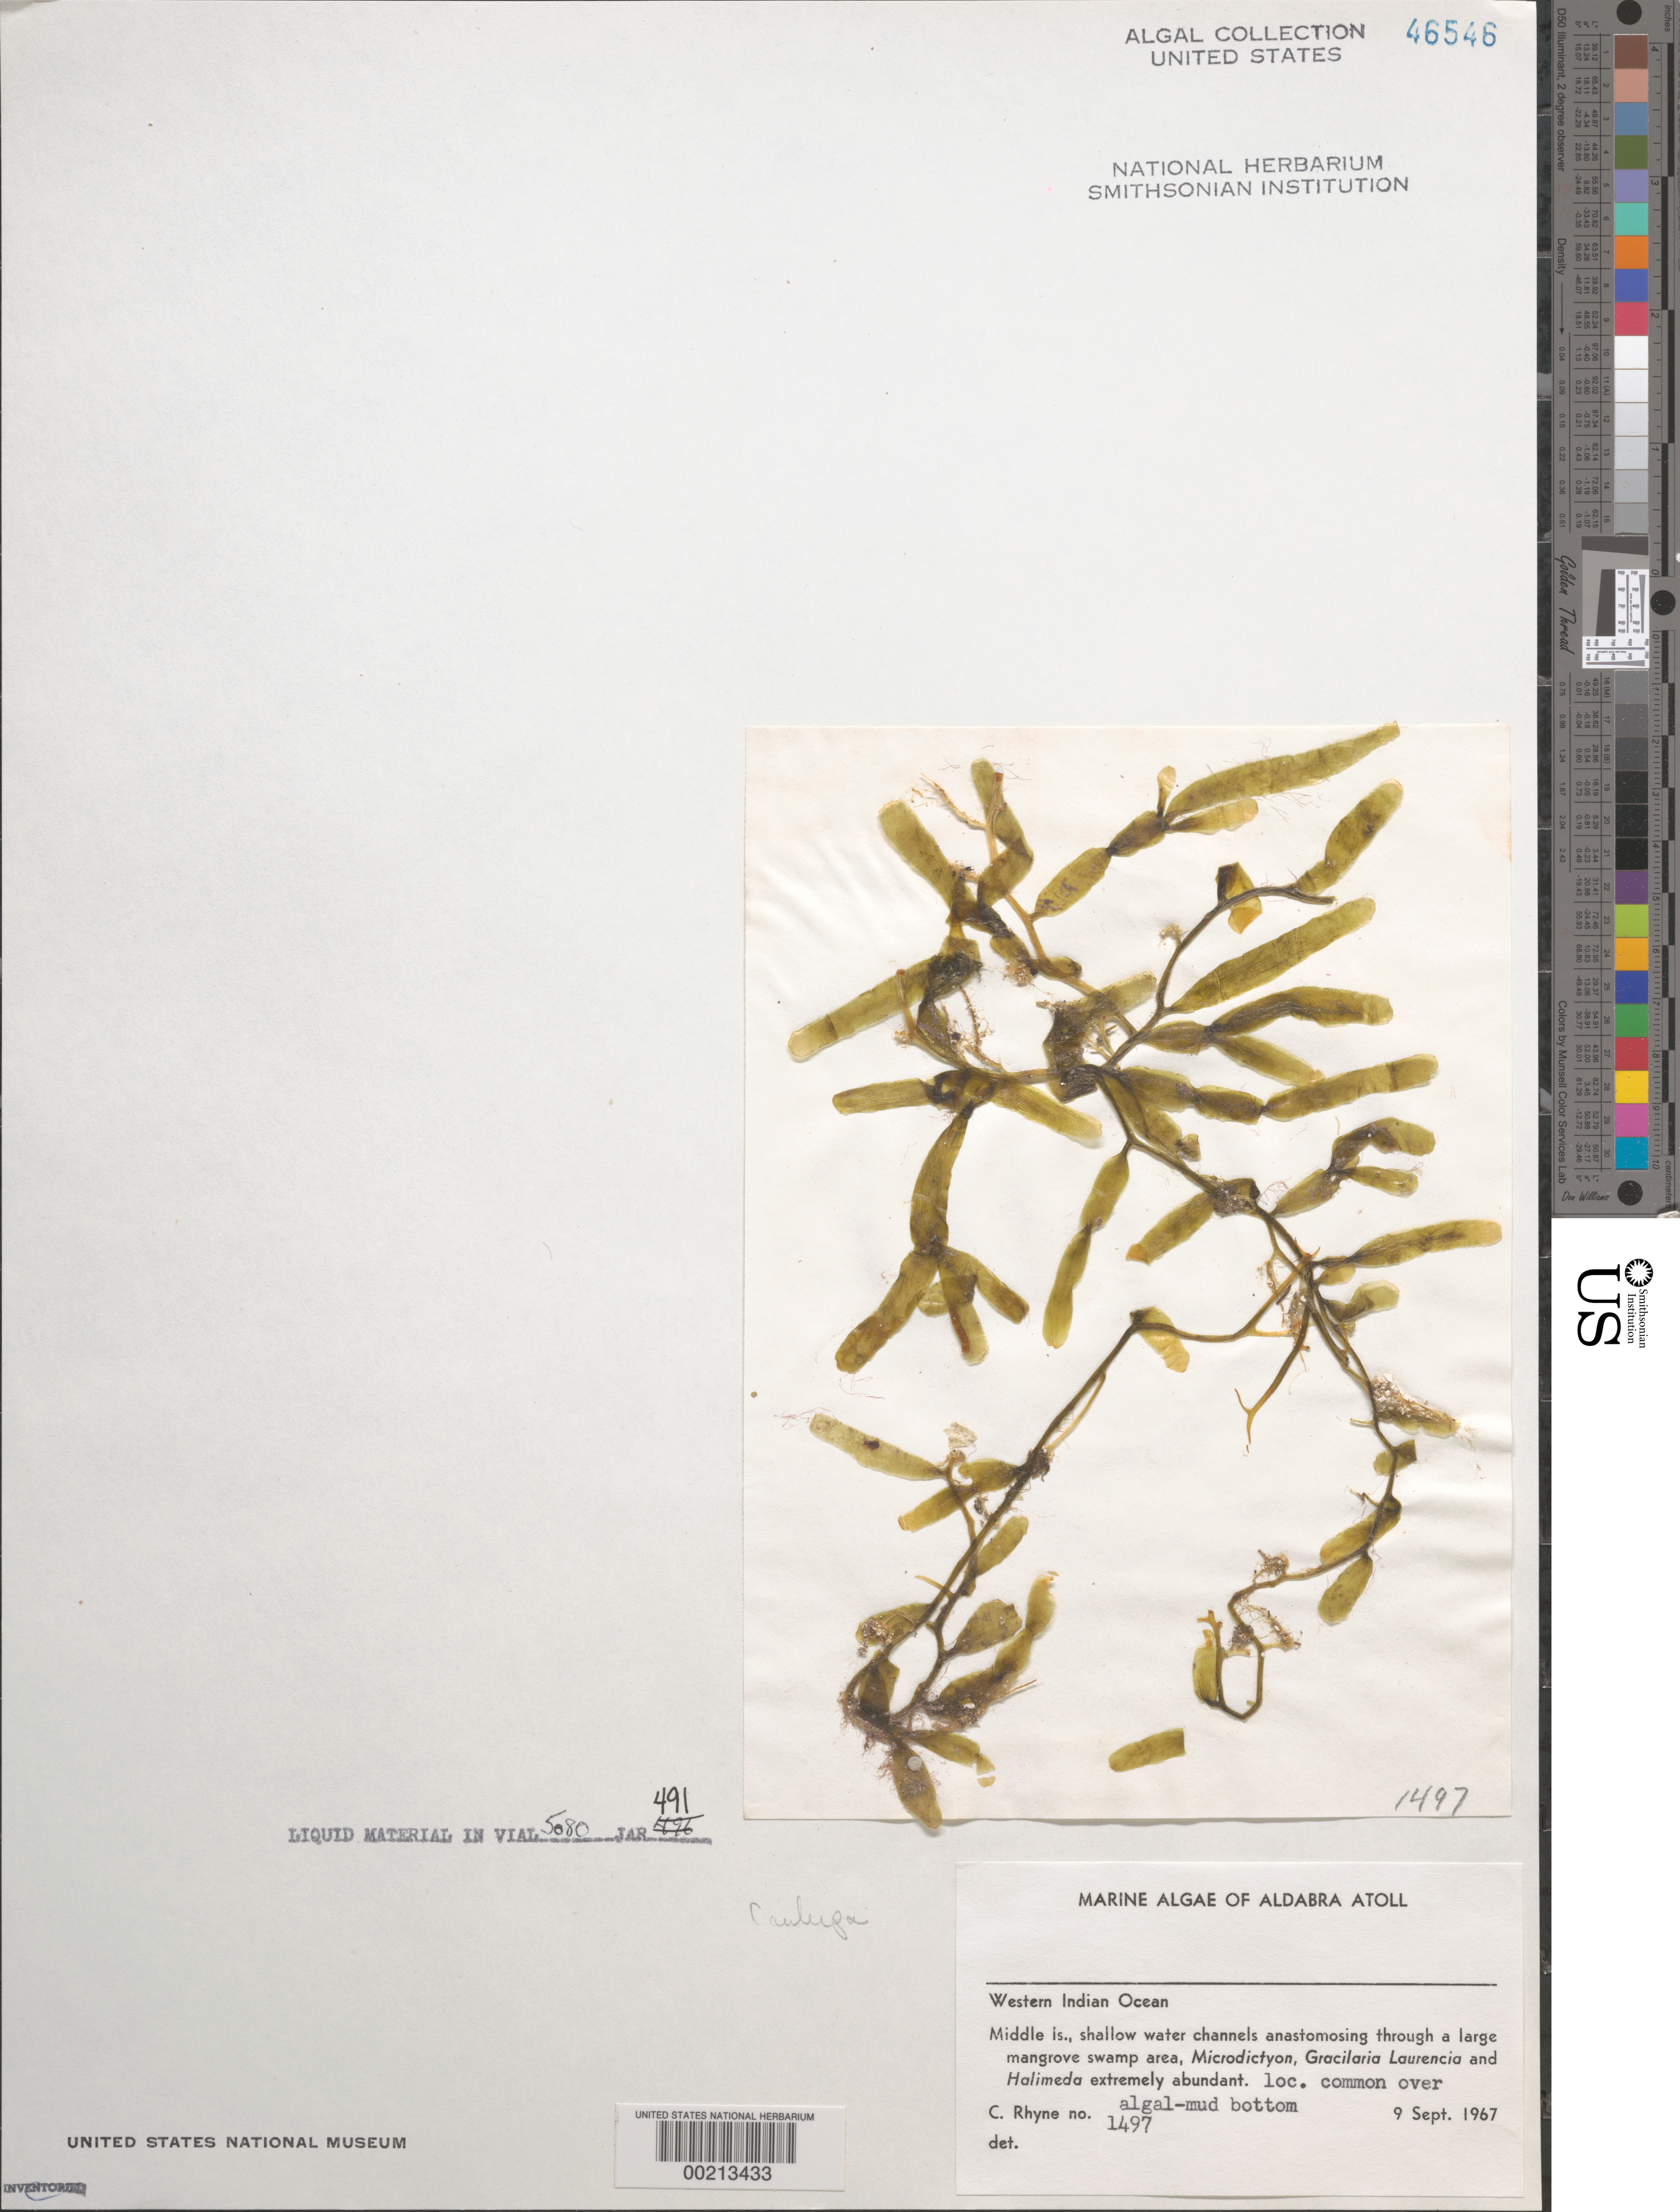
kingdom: Plantae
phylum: Chlorophyta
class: Ulvophyceae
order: Bryopsidales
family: Caulerpaceae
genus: Caulerpa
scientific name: Caulerpa sp.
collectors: C. Rhyne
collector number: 1497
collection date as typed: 09 Sep 1967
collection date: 1967-09-09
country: Seychelles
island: Aldabra Atoll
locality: Middle Islet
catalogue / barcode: US 46546